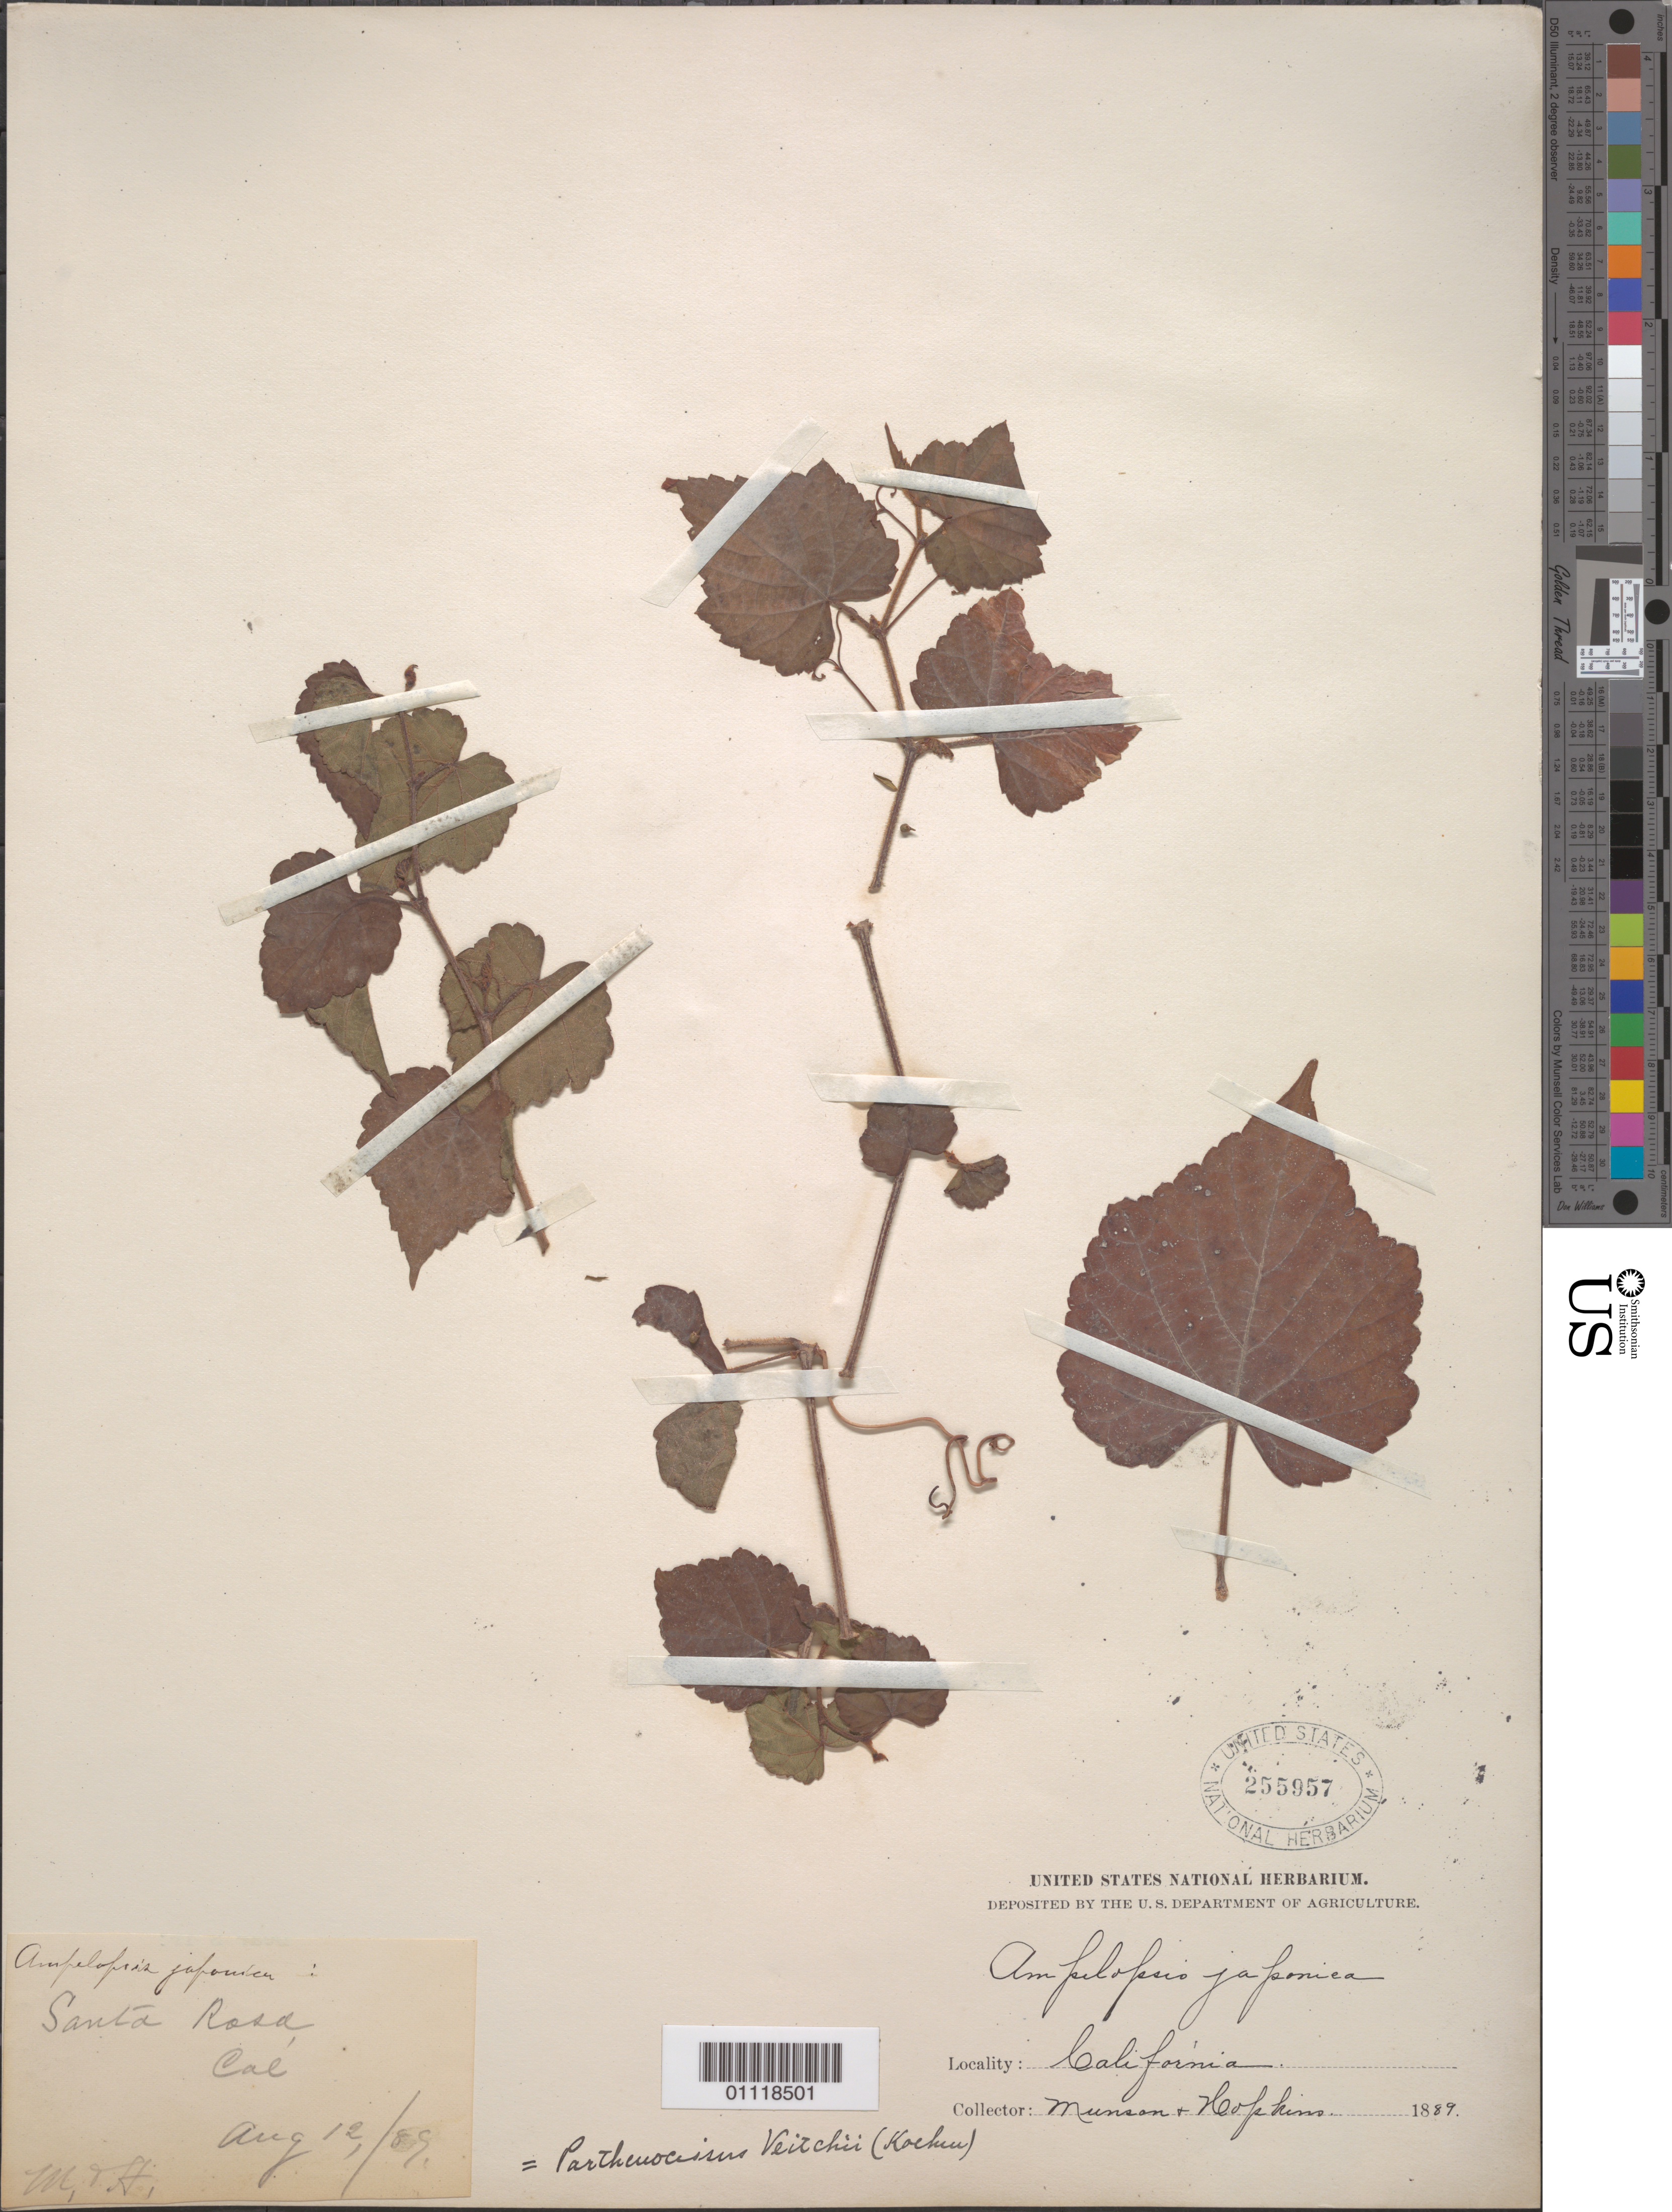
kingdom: Plantae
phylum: Tracheophyta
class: Magnoliopsida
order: Vitales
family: Vitaceae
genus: Parthenocissus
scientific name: Parthenocissus veitchii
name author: Graebn.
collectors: T. V. Munson & -- Hopkins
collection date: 1889-08-12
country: United States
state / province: California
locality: Santa Rosa.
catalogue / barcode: US 255957